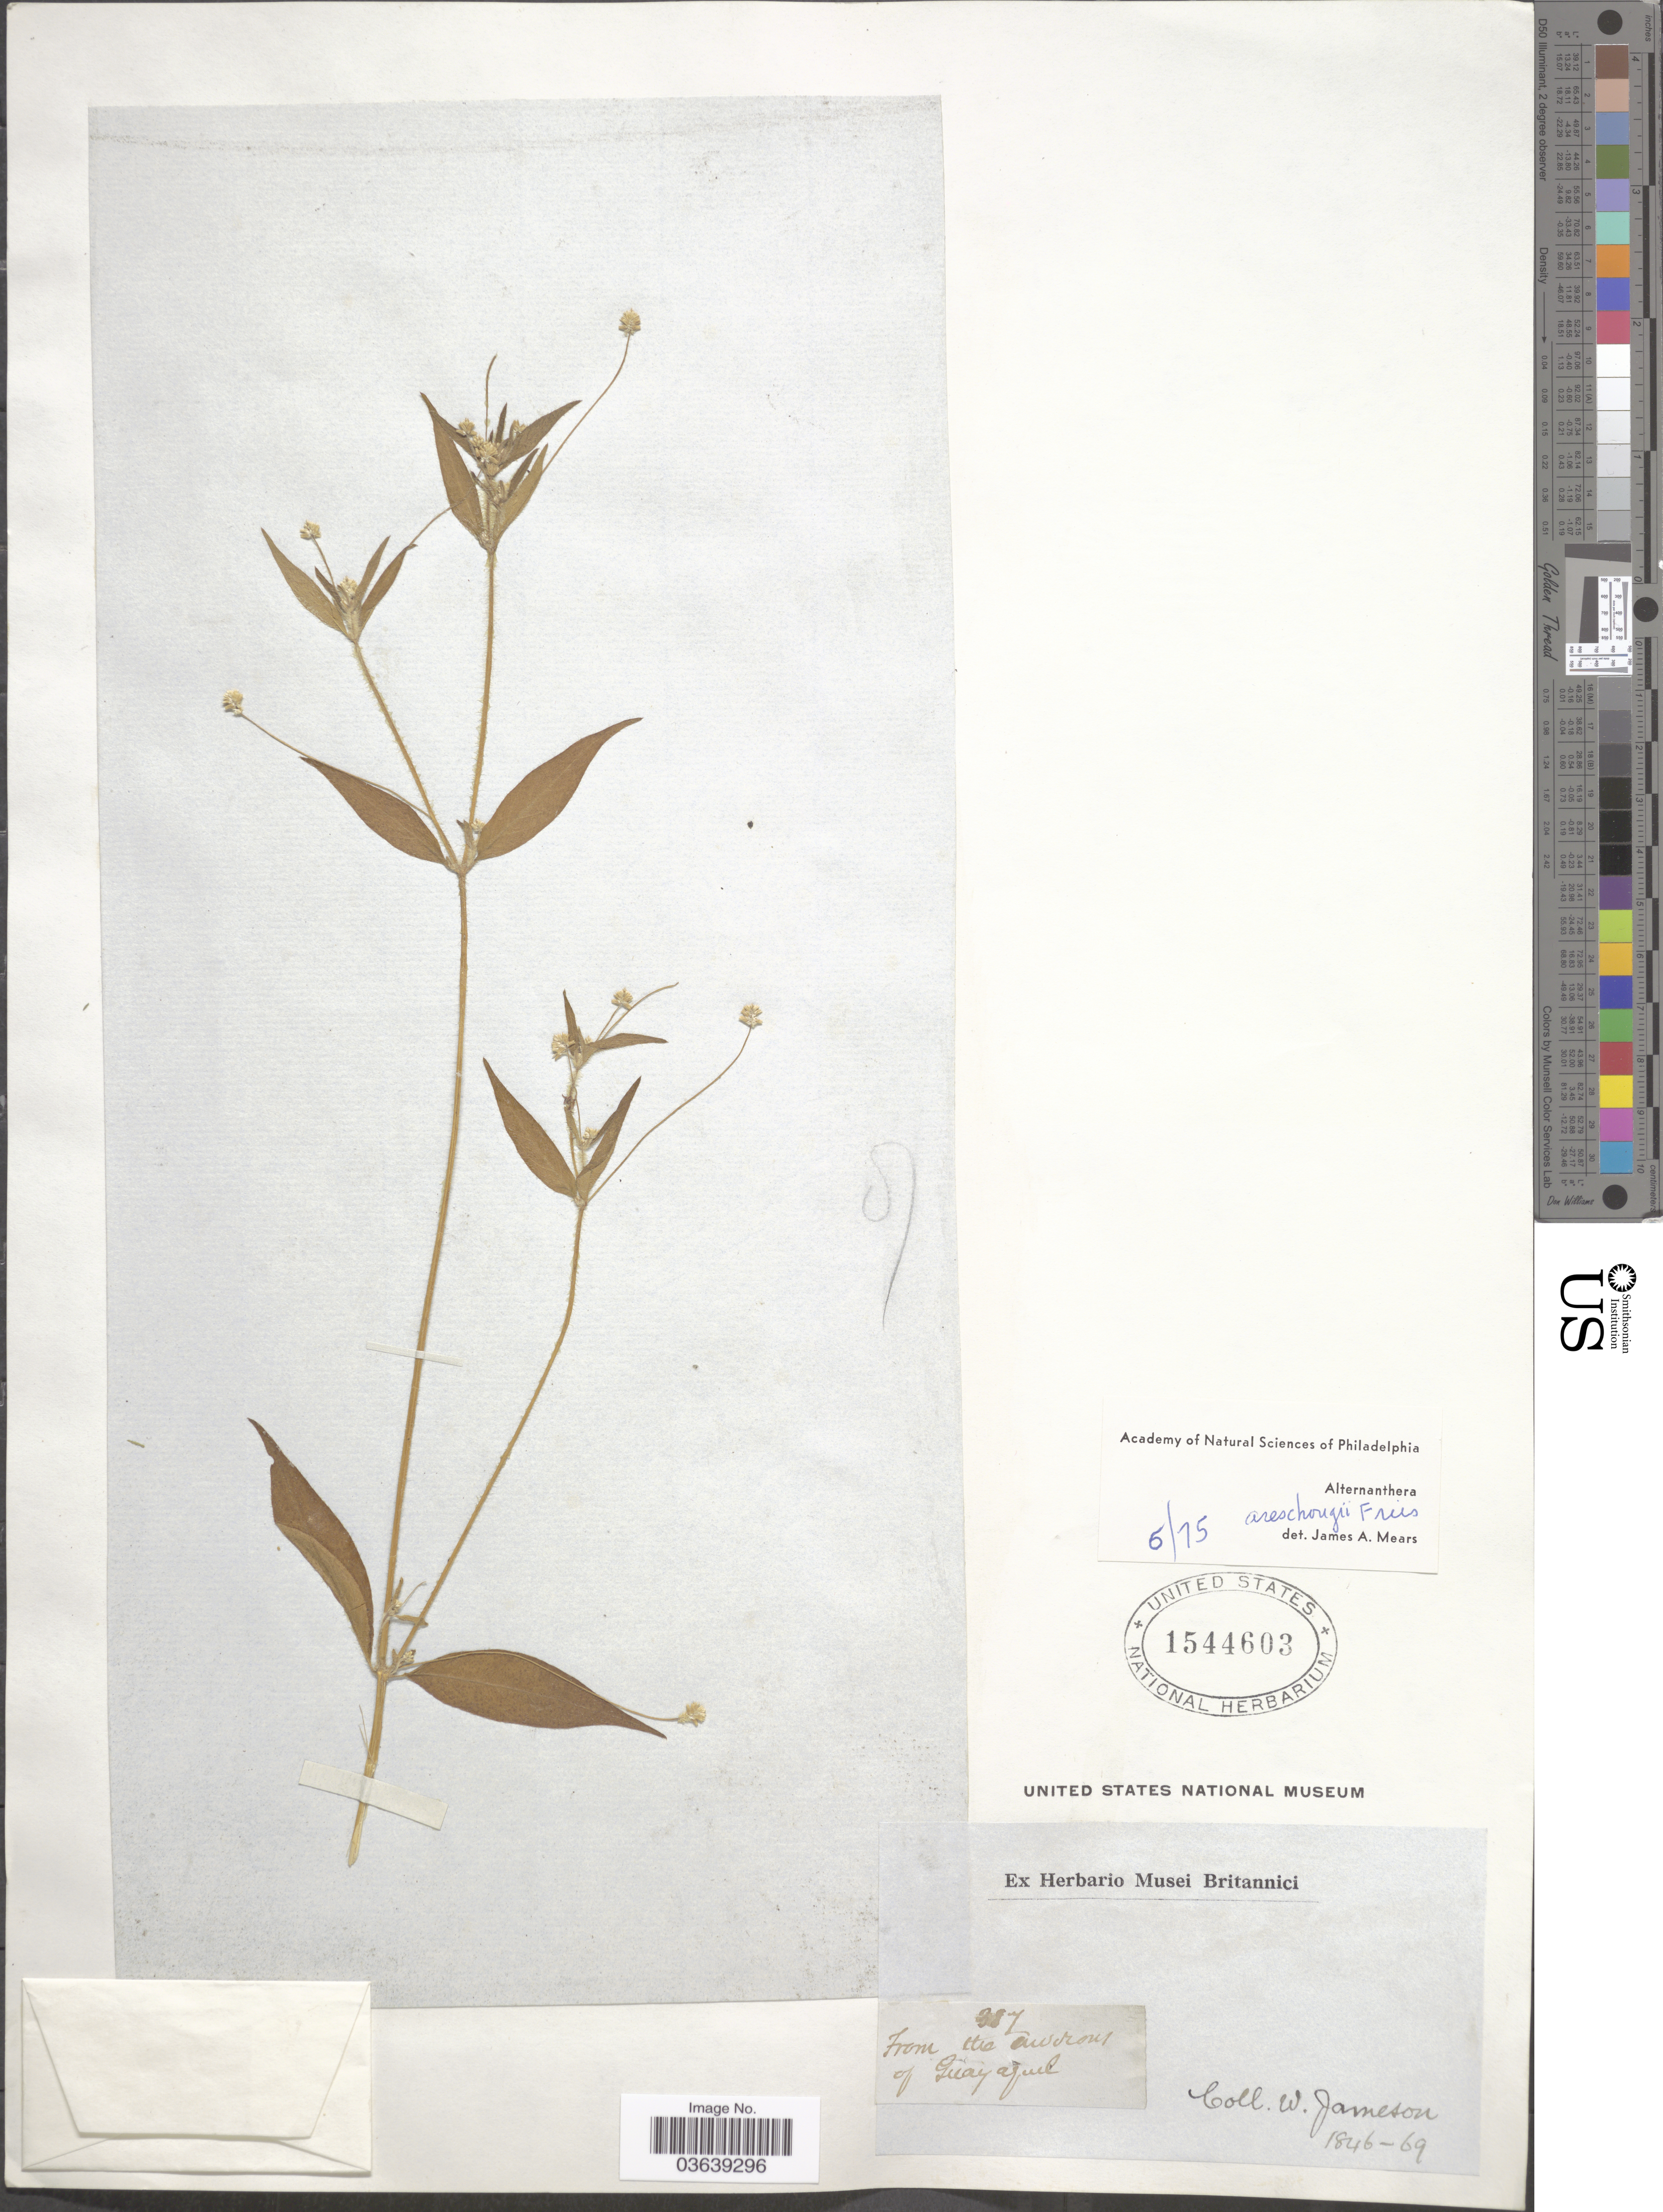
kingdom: Plantae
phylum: Tracheophyta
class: Magnoliopsida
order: Caryophyllales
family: Amaranthaceae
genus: Iresine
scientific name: Iresine areschougii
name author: R.E. Fr.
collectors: W. Jameson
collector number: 387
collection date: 1846/1869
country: Ecuador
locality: From the environs of Guayaquil.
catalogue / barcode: US 1544603